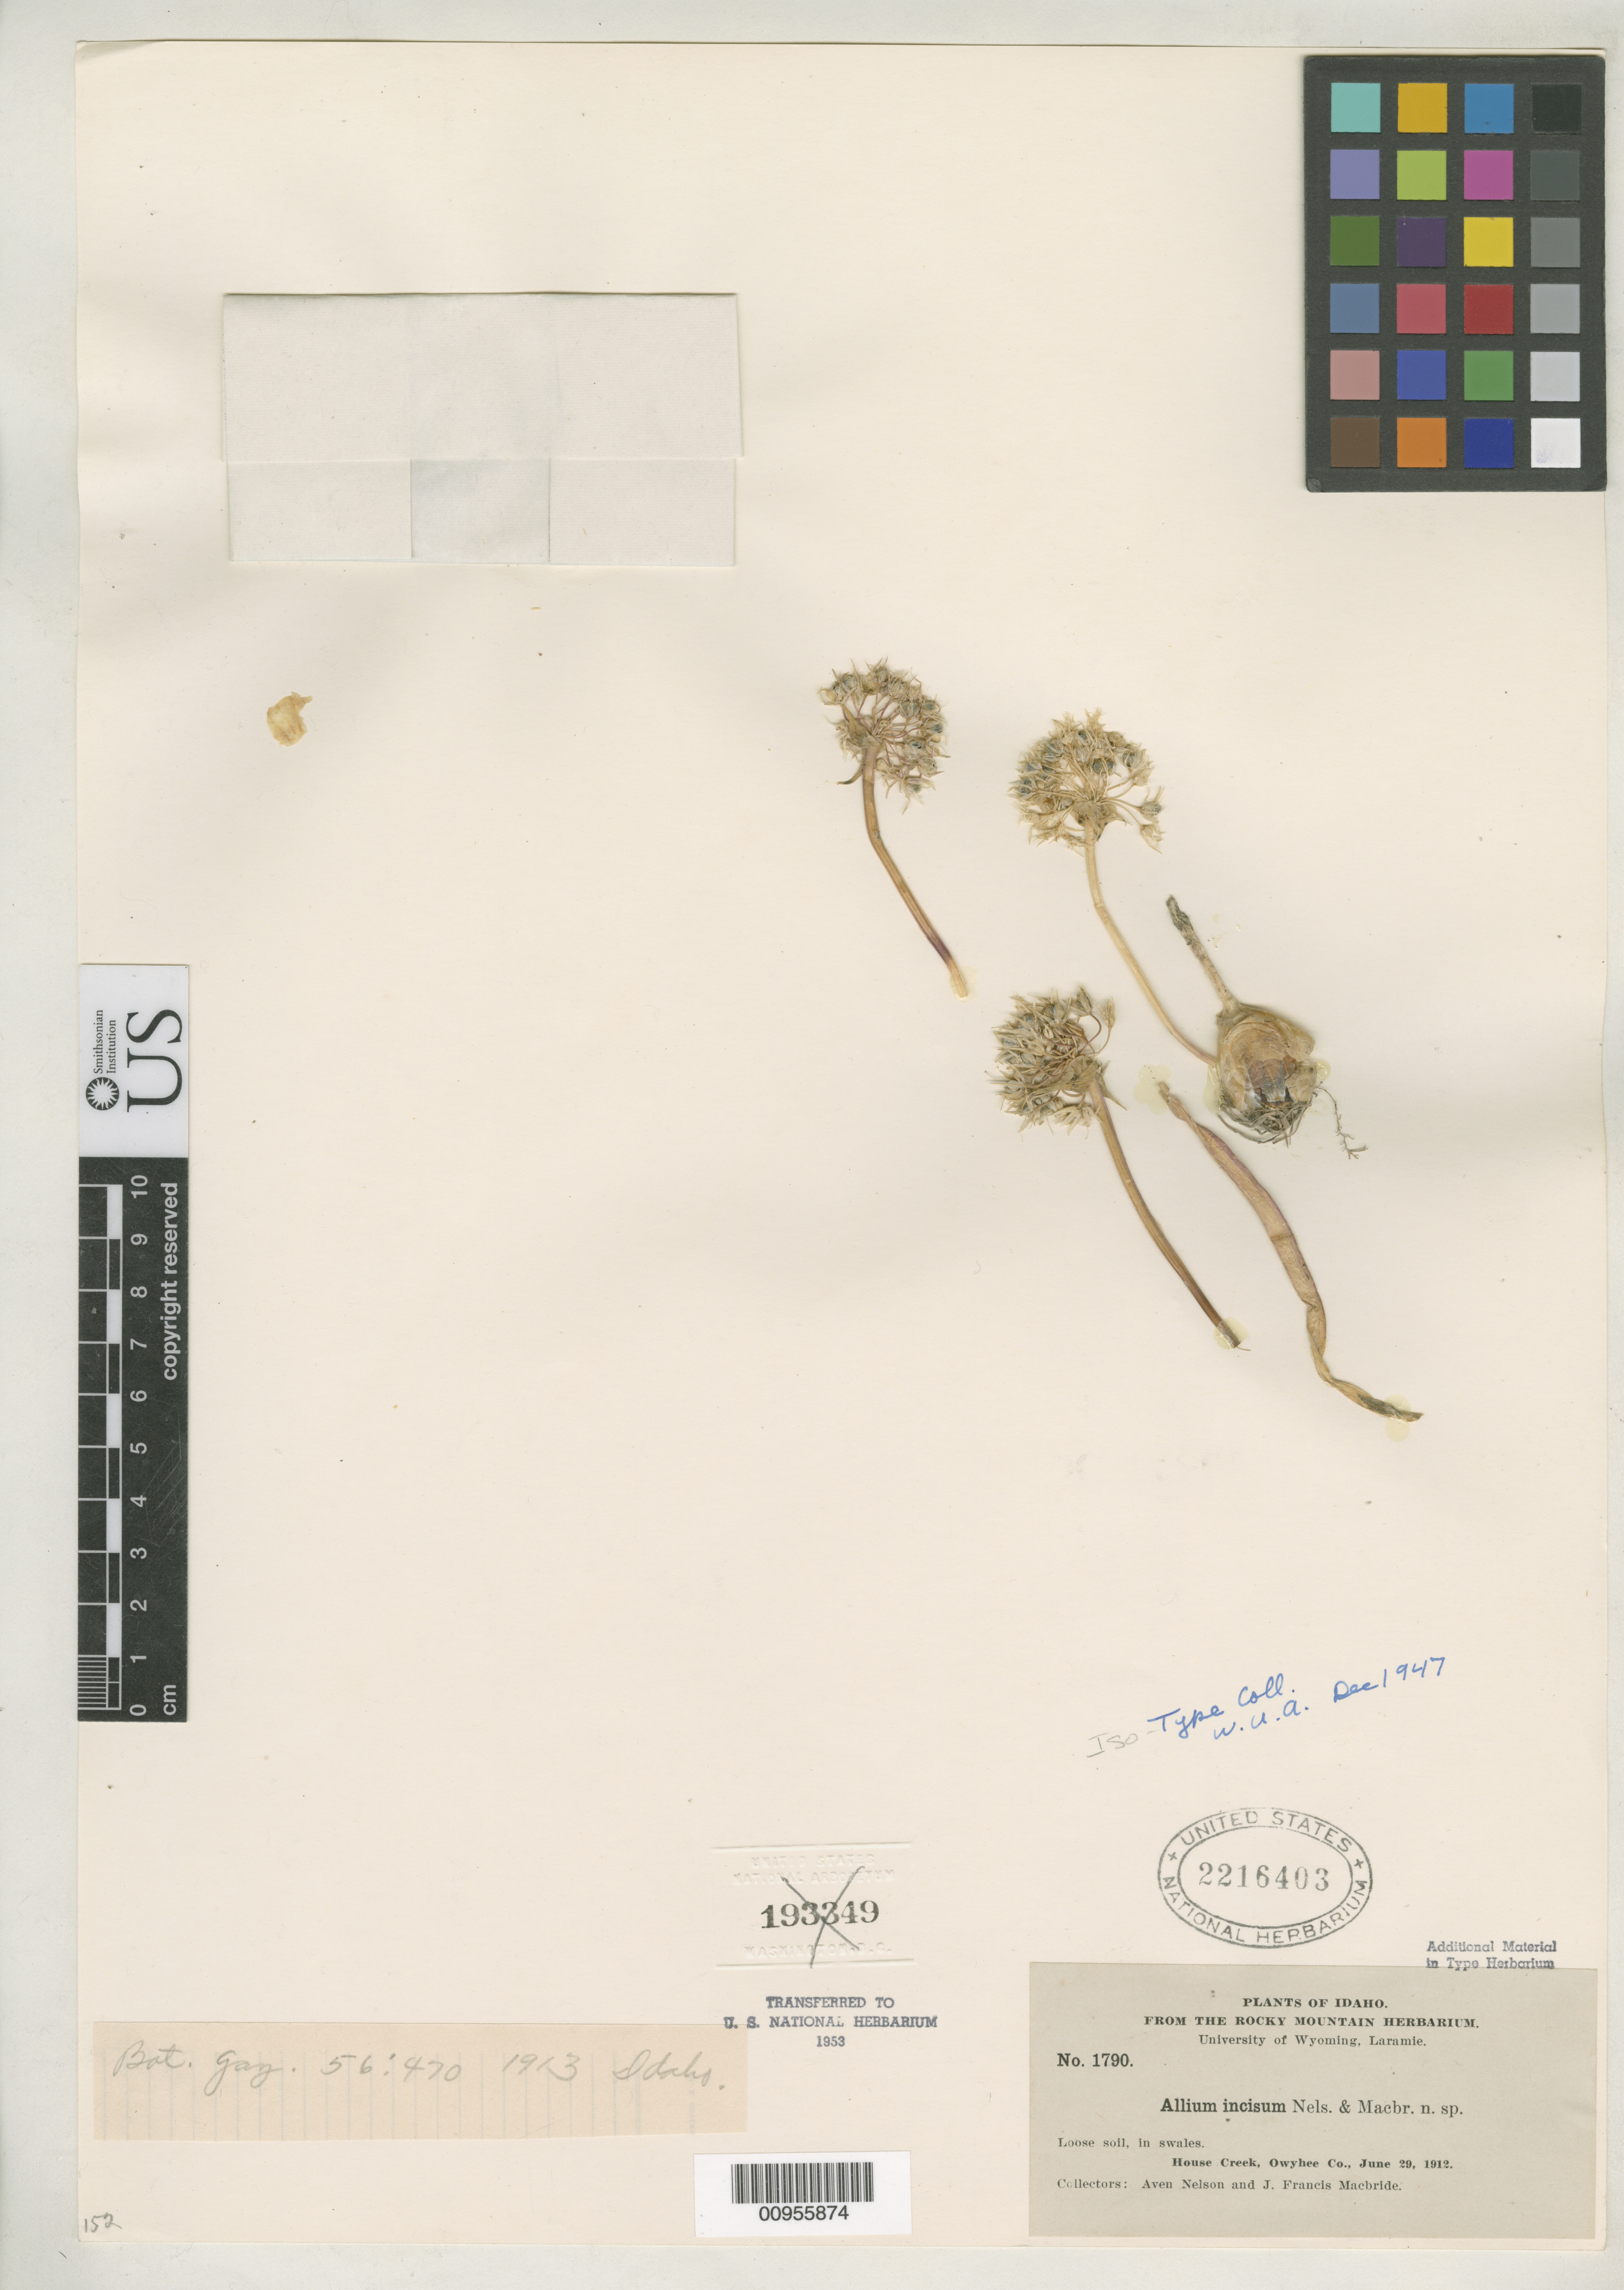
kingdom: Plantae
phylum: Tracheophyta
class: Liliopsida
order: Asparagales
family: Amaryllidaceae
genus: Allium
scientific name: Allium incisum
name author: A. Nelson & J.F. Macbr.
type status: Isotype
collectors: A. Nelson & J. F. Macbride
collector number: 1790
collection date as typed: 29 Jun 1912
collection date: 1912-06-29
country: United States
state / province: Idaho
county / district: Owyhee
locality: House Creek, Owyhee Co.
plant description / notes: Later homonym of Allium incisum Fomin (1909). Currently accepted name as cited in Flora of North America.; Also a type of Allium scissum A. Nelson & J.F. Macbride, nom. nov.; Replacement name for Allium incisum A. Nelson & J.F. Macbride, nom. illeg. non Fomin. Currently accepted name according to Flora of North America.; Also a type of Allium incisum A. Nelson & J.F. Macbride, nom. illeg. (non Fomin 1909).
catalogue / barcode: US 2216403